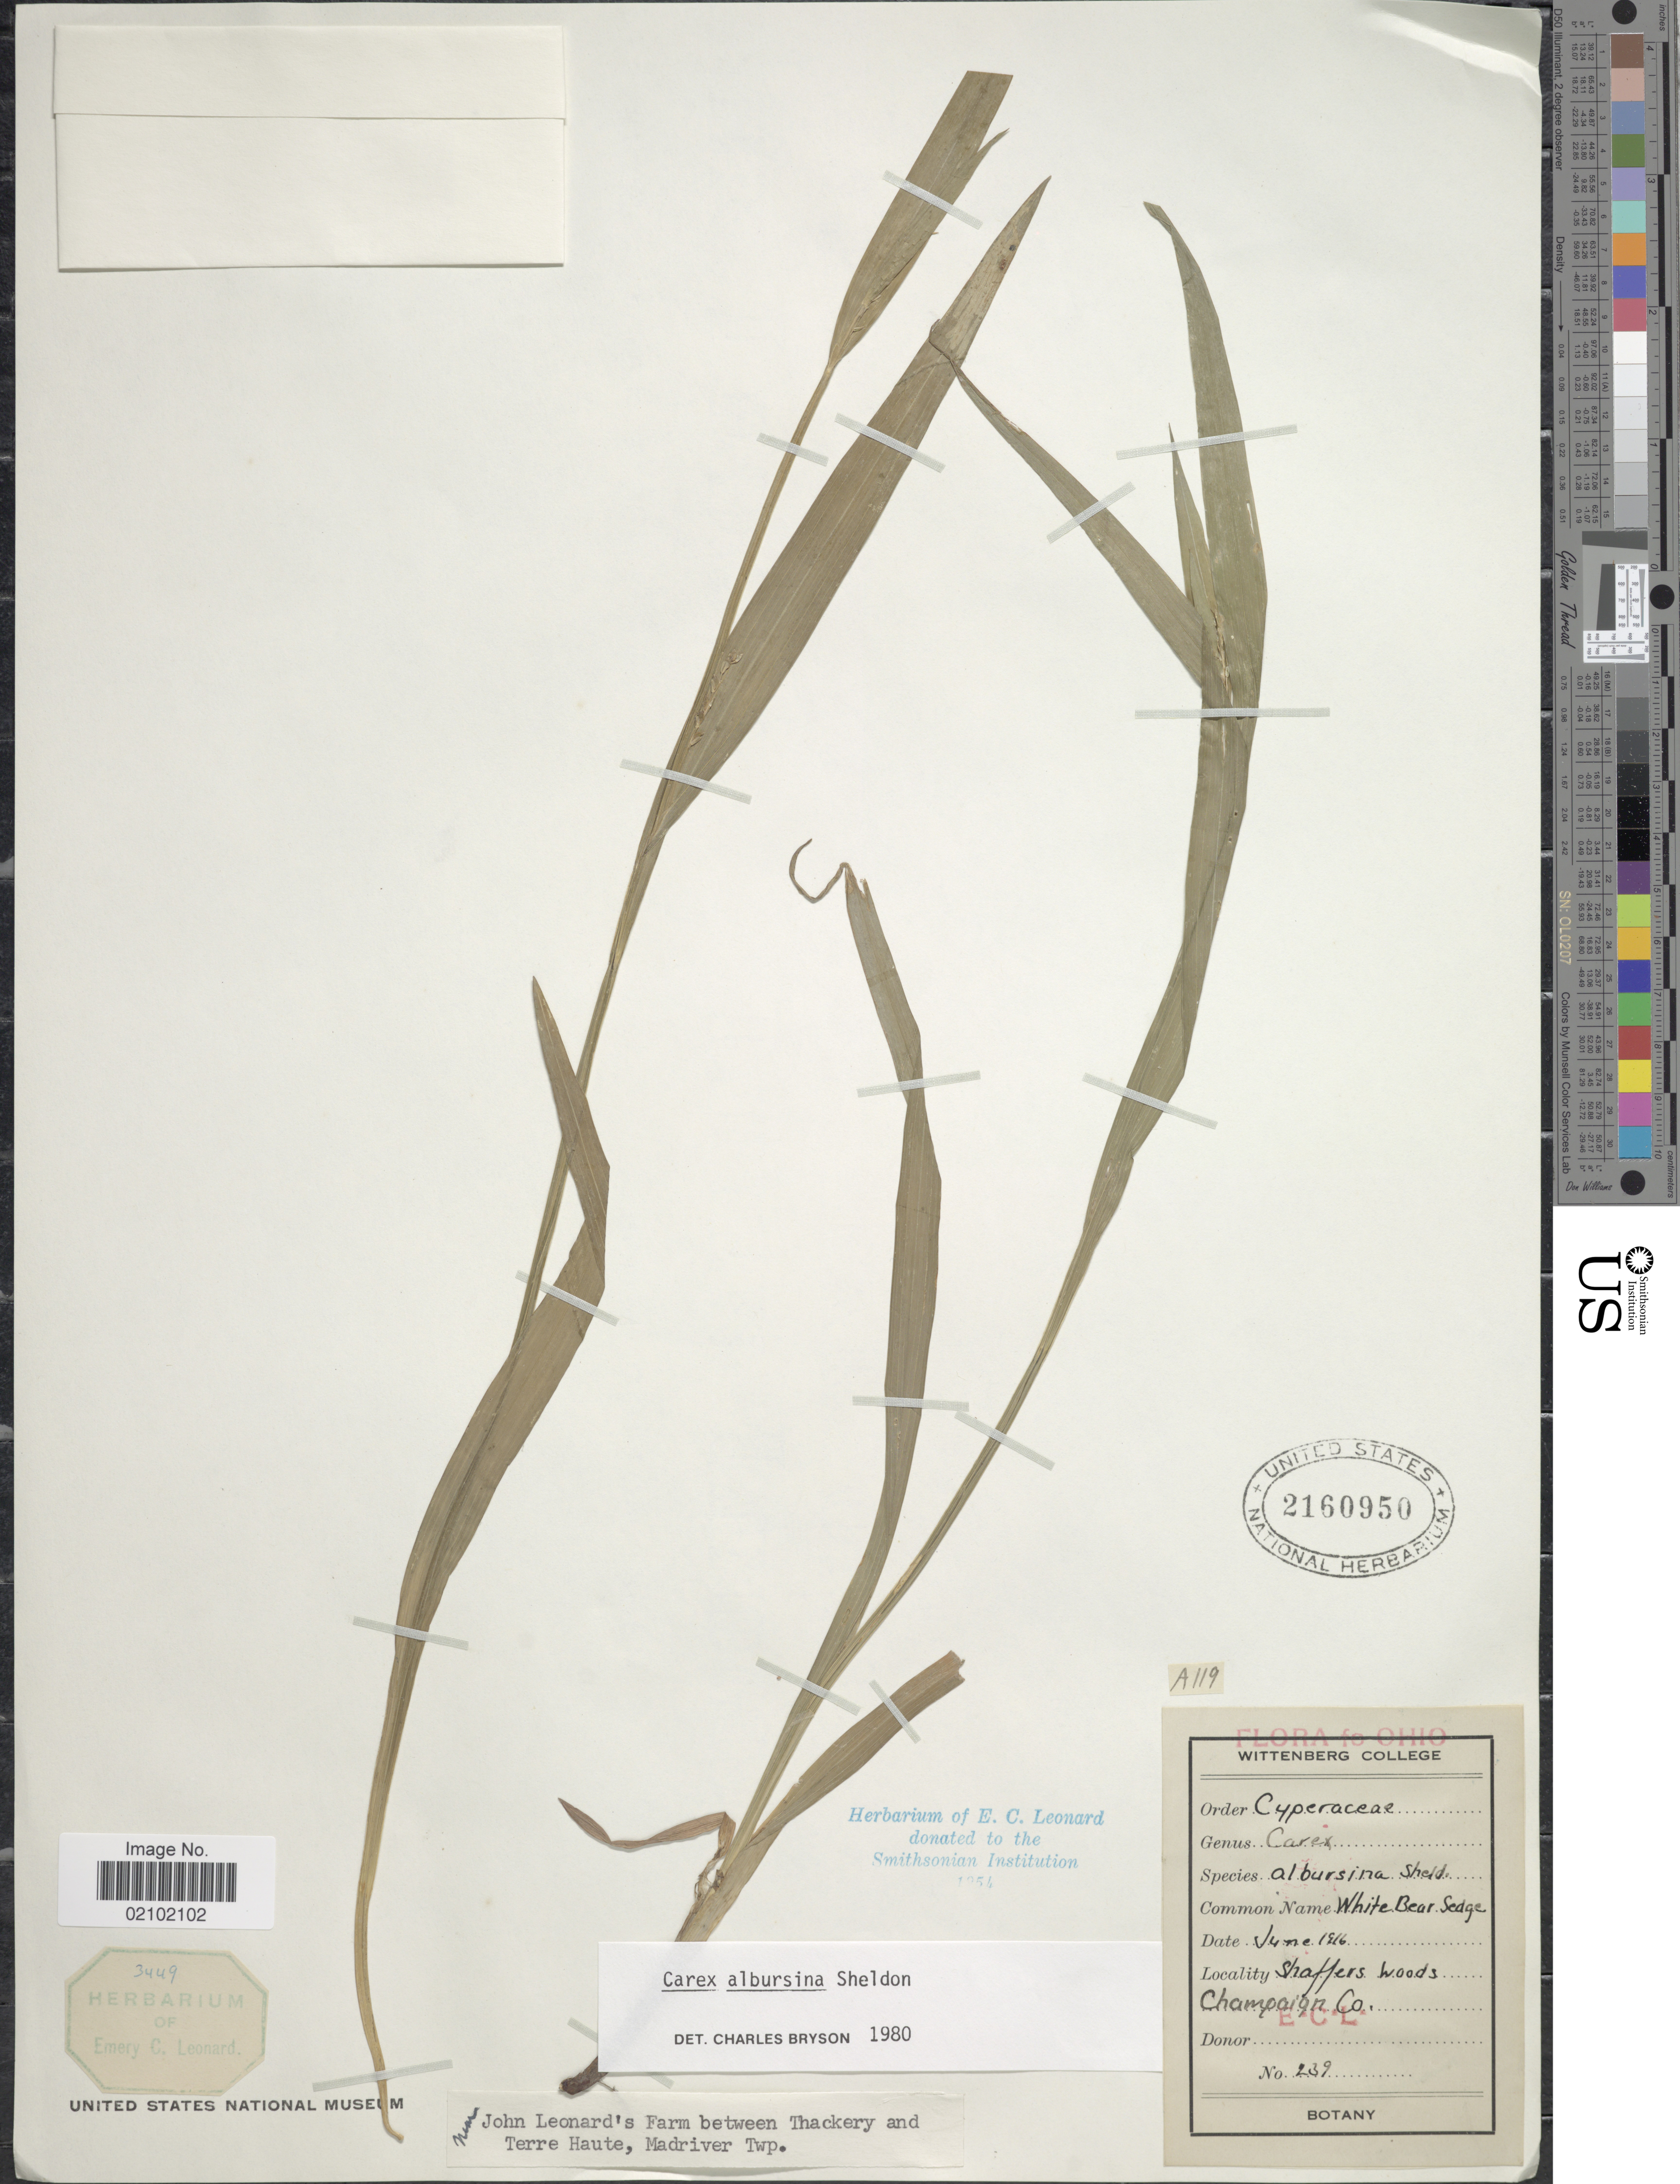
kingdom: Plantae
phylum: Tracheophyta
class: Liliopsida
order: Poales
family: Cyperaceae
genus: Carex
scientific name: Carex albursina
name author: E. Sheld.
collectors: E. C. Leonard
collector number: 239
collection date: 1916-06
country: United States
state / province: Ohio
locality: Shaffer's Woods. Champaign Co. near John Leonard's Farm between Thackery and Terre Haute, Madriver Twp.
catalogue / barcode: US 2160950